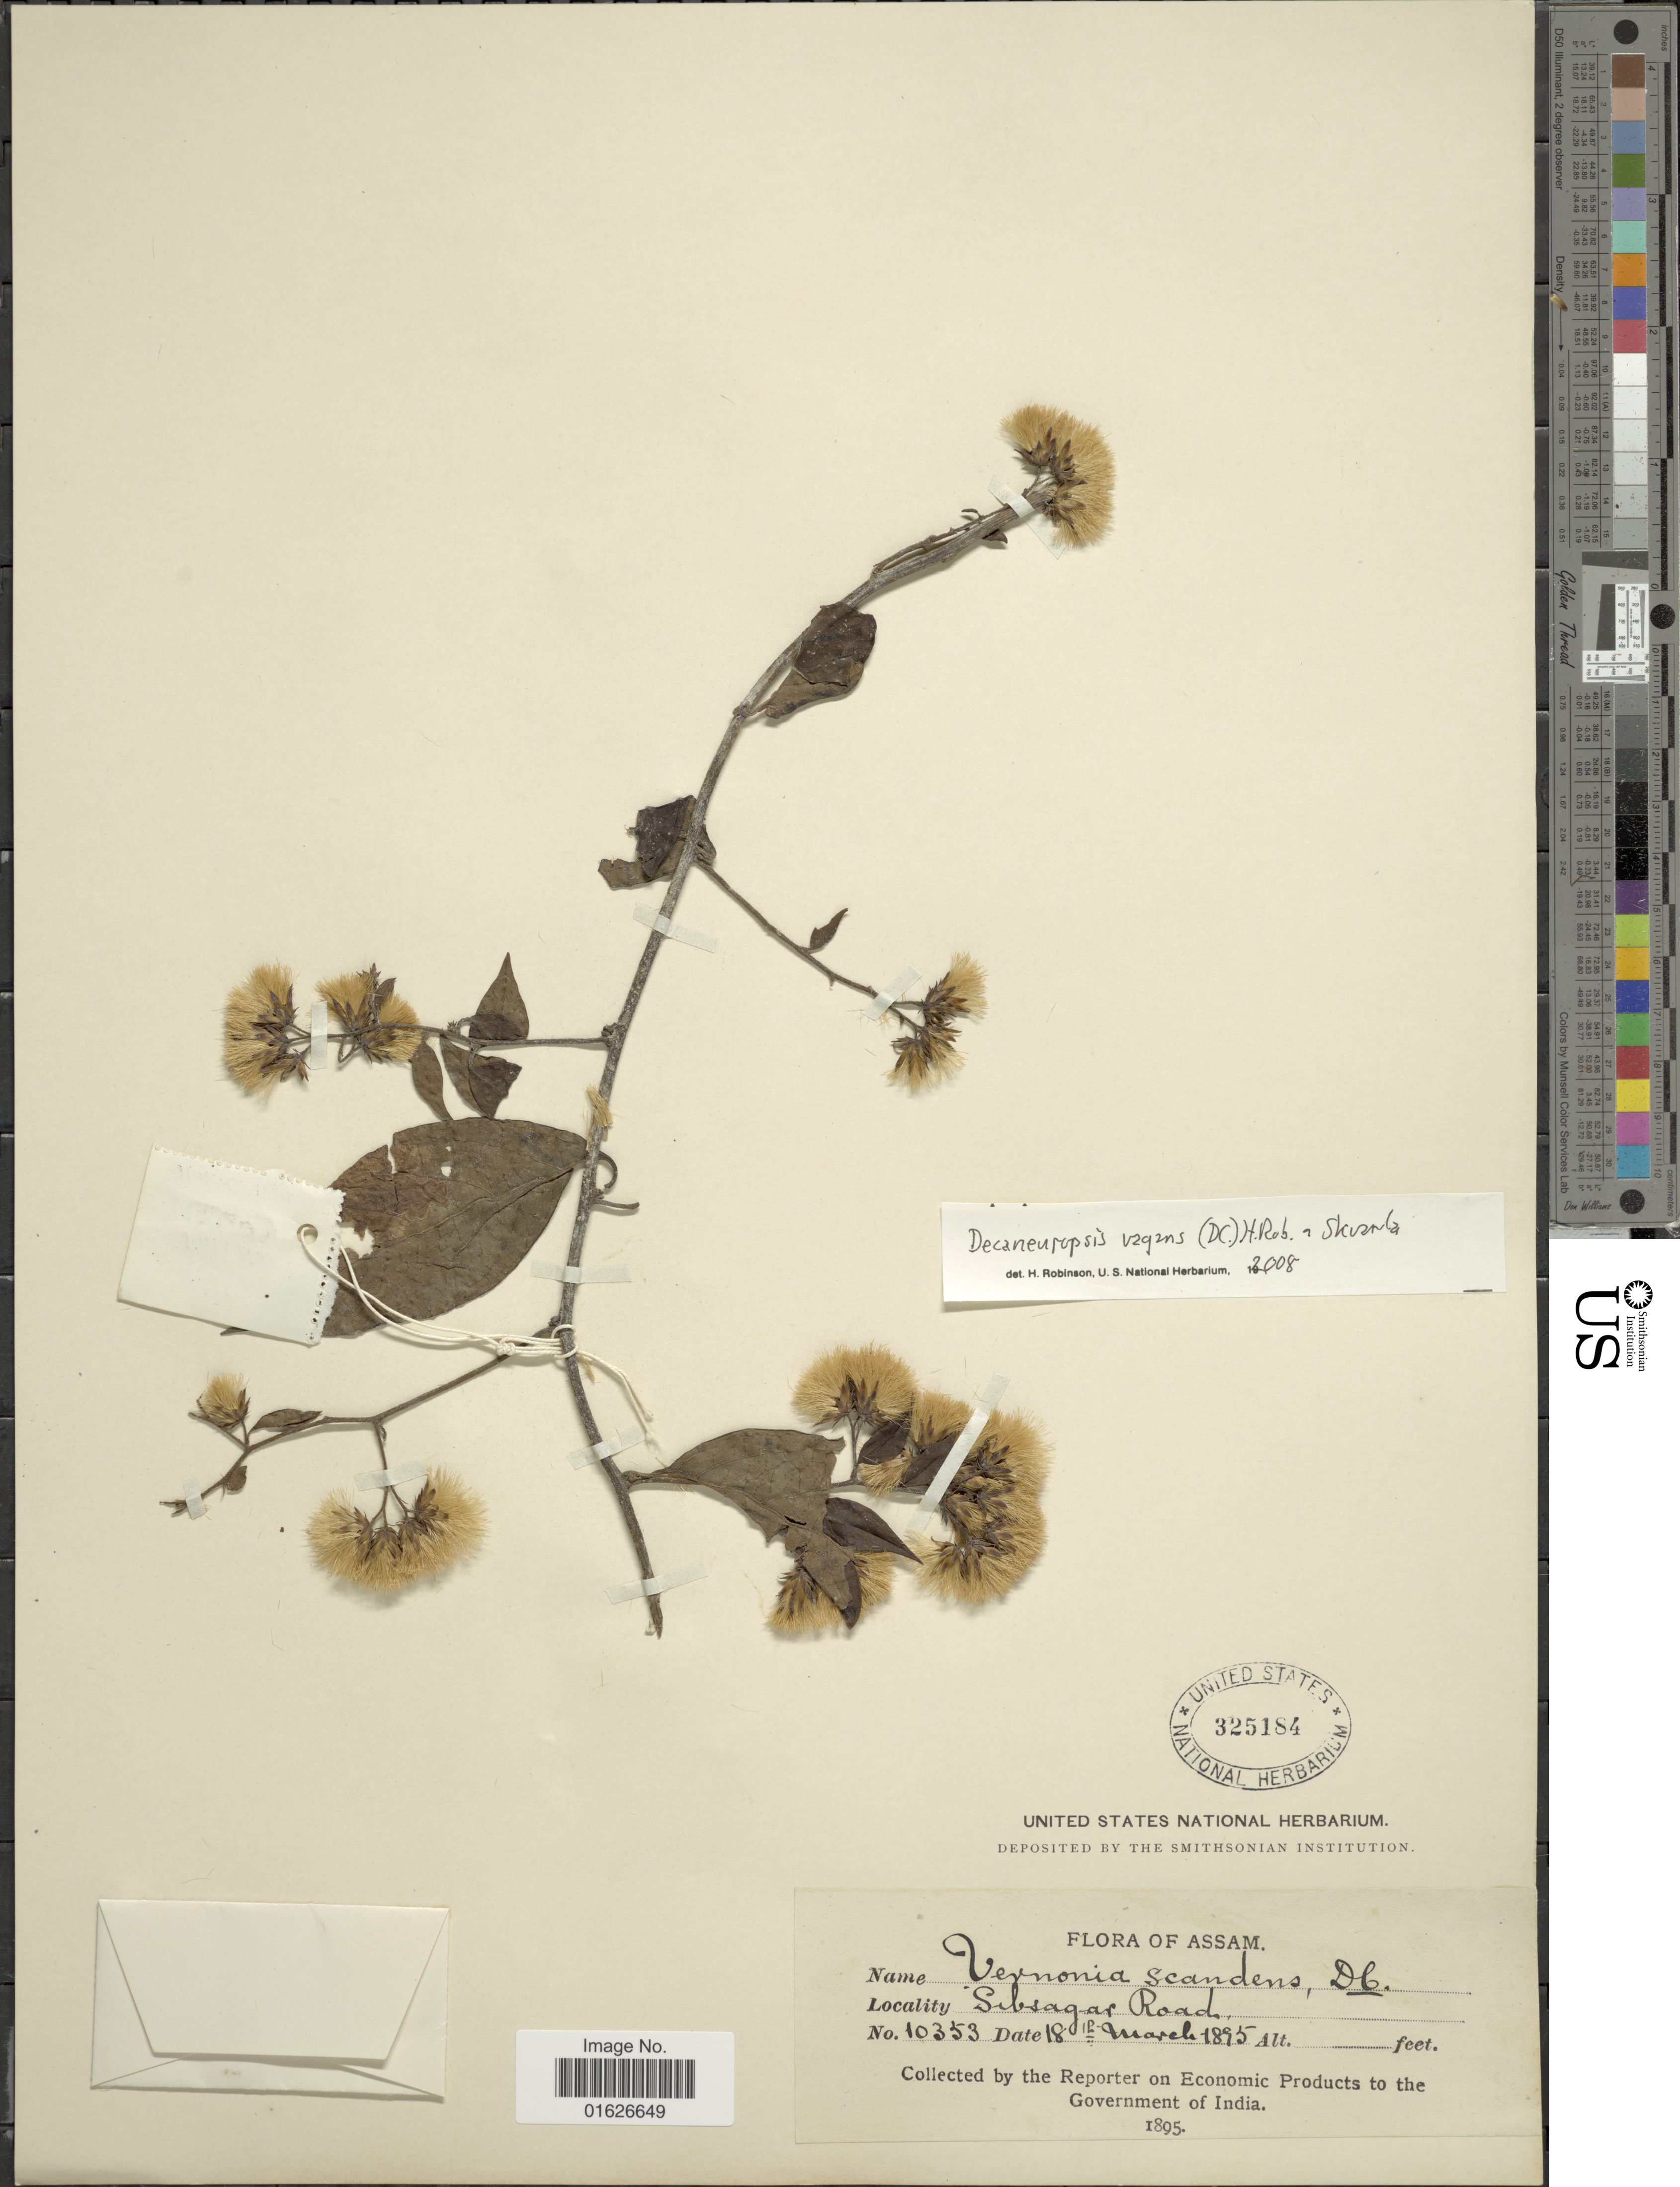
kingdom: Plantae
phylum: Tracheophyta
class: Magnoliopsida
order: Asterales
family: Asteraceae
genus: Decaneuropsis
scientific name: Decaneuropsis vagans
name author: (DC.) H. Rob. & Skvarla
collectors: G. Reporter on Economic Products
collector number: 10353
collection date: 1895-03-18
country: India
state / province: Assam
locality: Sibsagar Road.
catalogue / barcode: US 325184